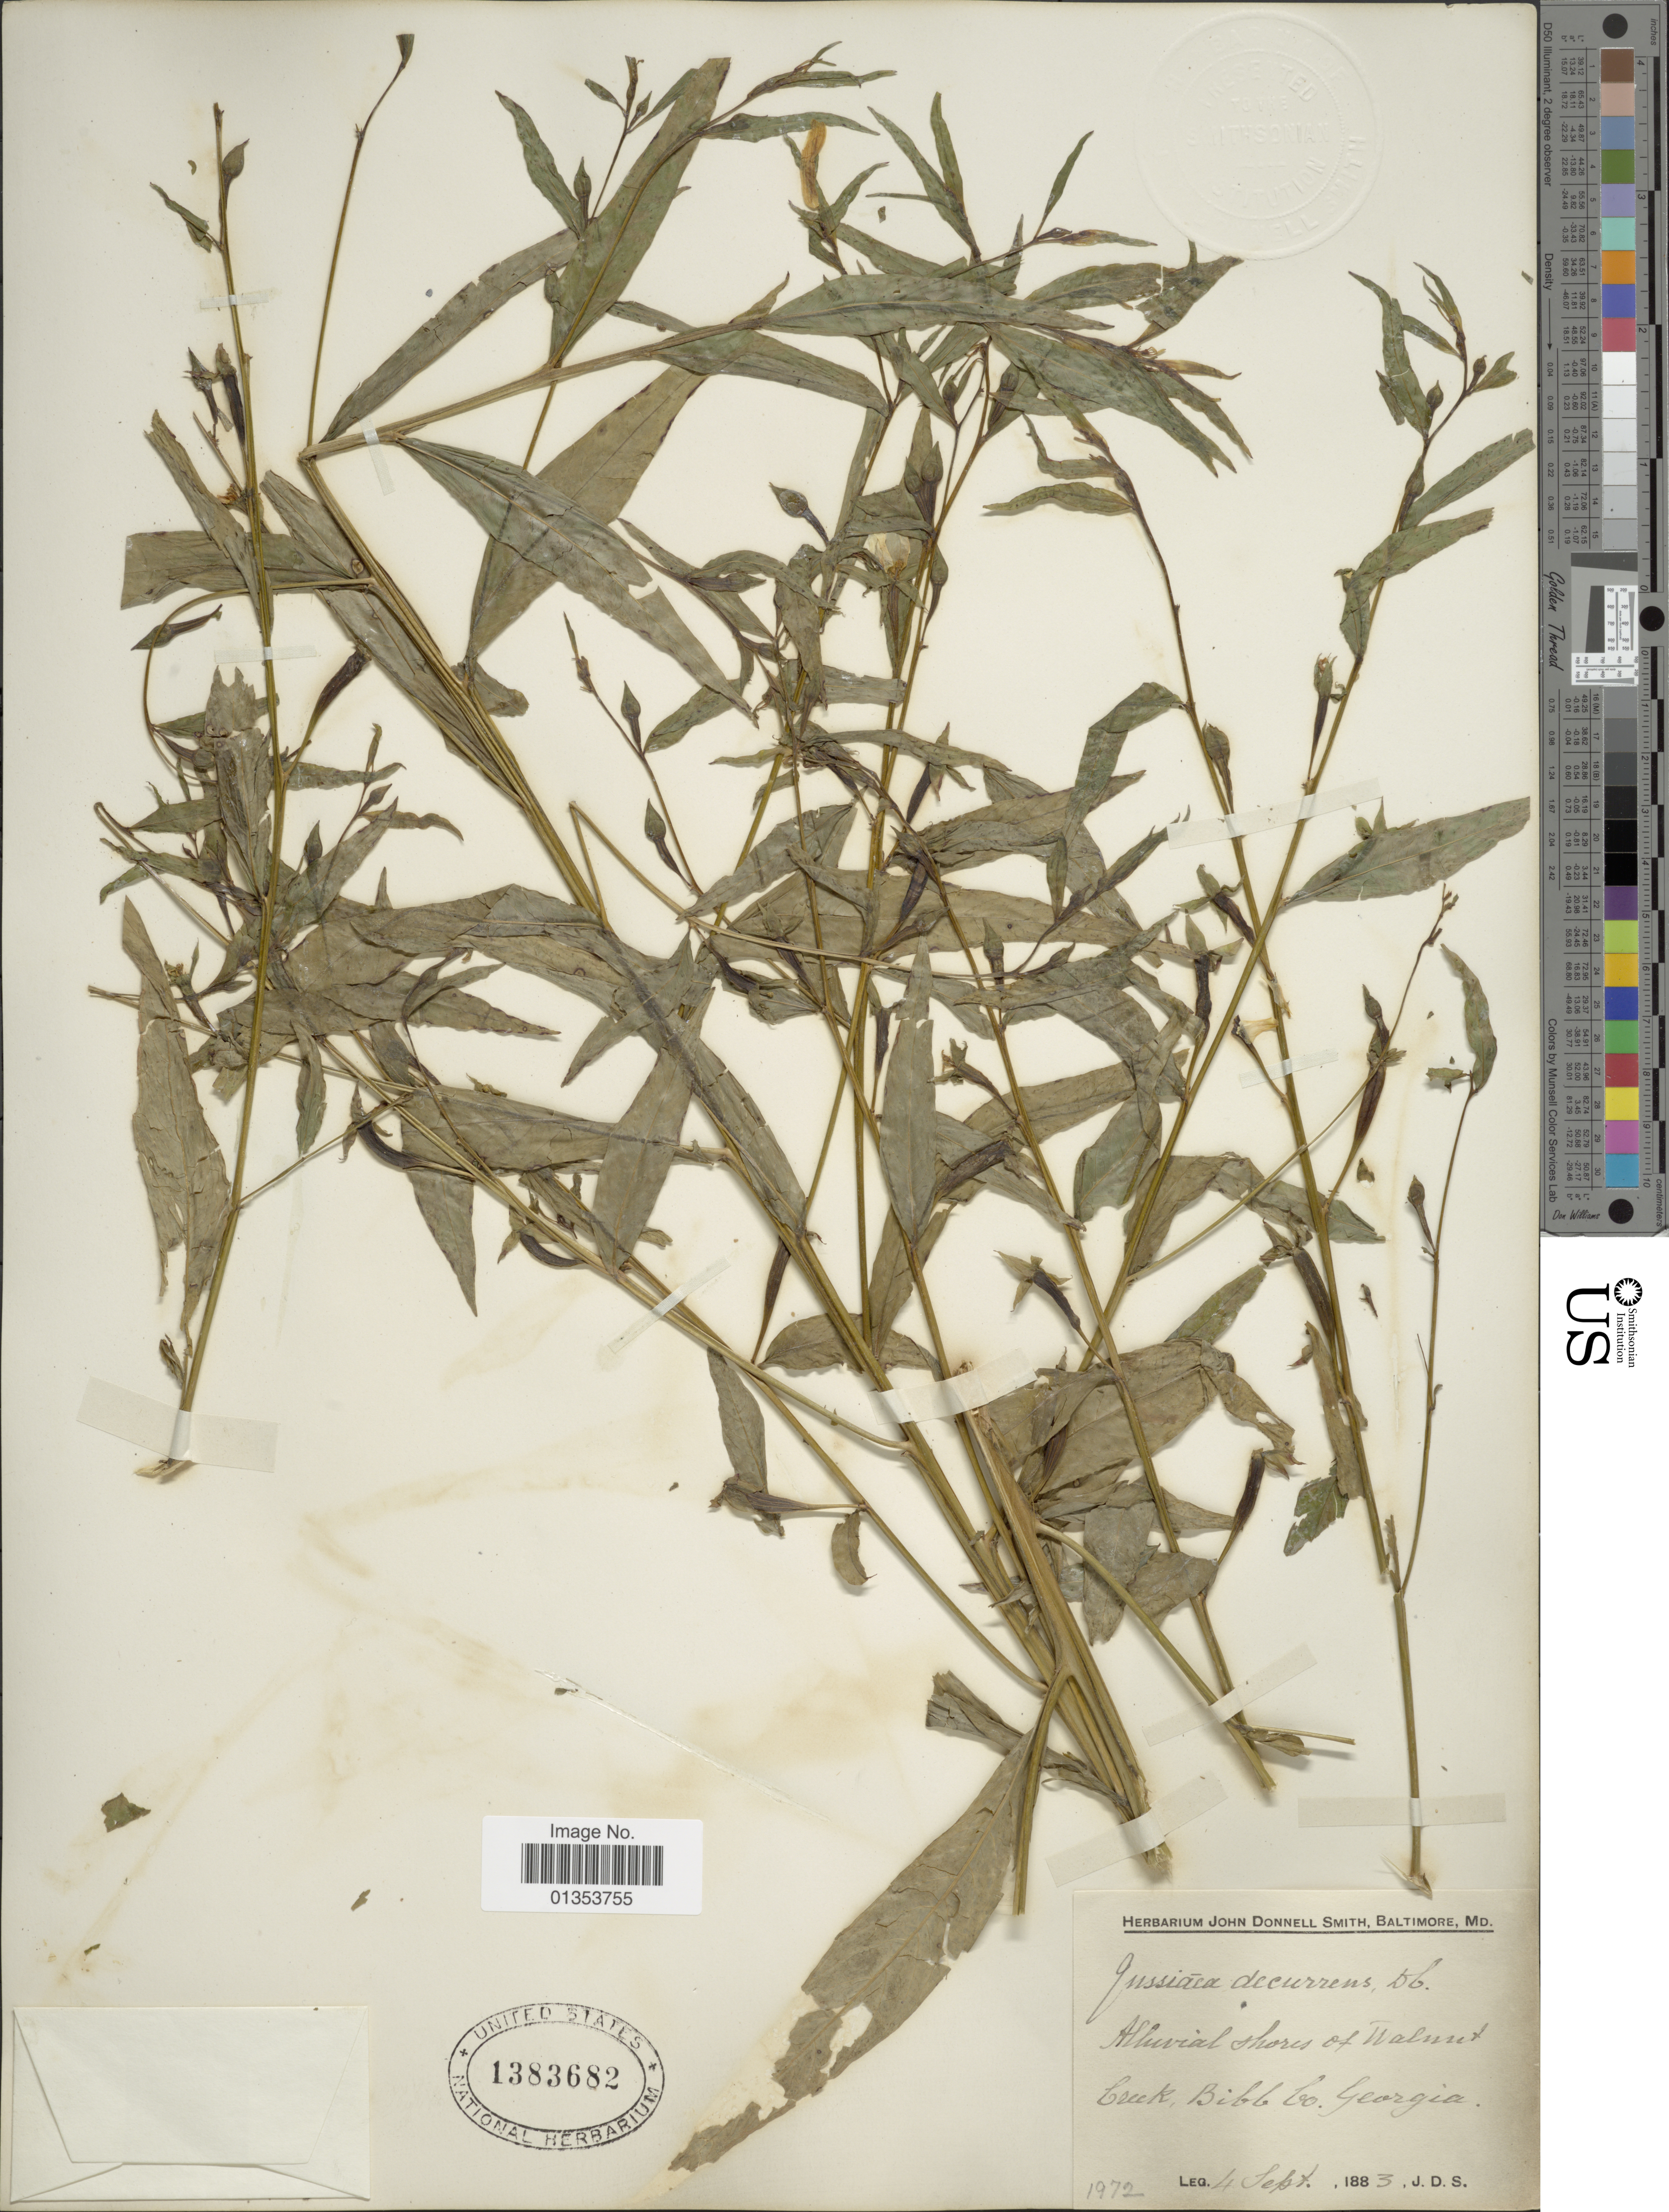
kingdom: Plantae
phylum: Tracheophyta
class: Magnoliopsida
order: Myrtales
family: Onagraceae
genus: Ludwigia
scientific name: Ludwigia decurrens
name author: Walter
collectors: J. Donnell Smith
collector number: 1972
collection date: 1883-09-04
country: United States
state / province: Georgia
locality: Alluvial shores of Walnut Creek, Bibb Co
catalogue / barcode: US 1383682